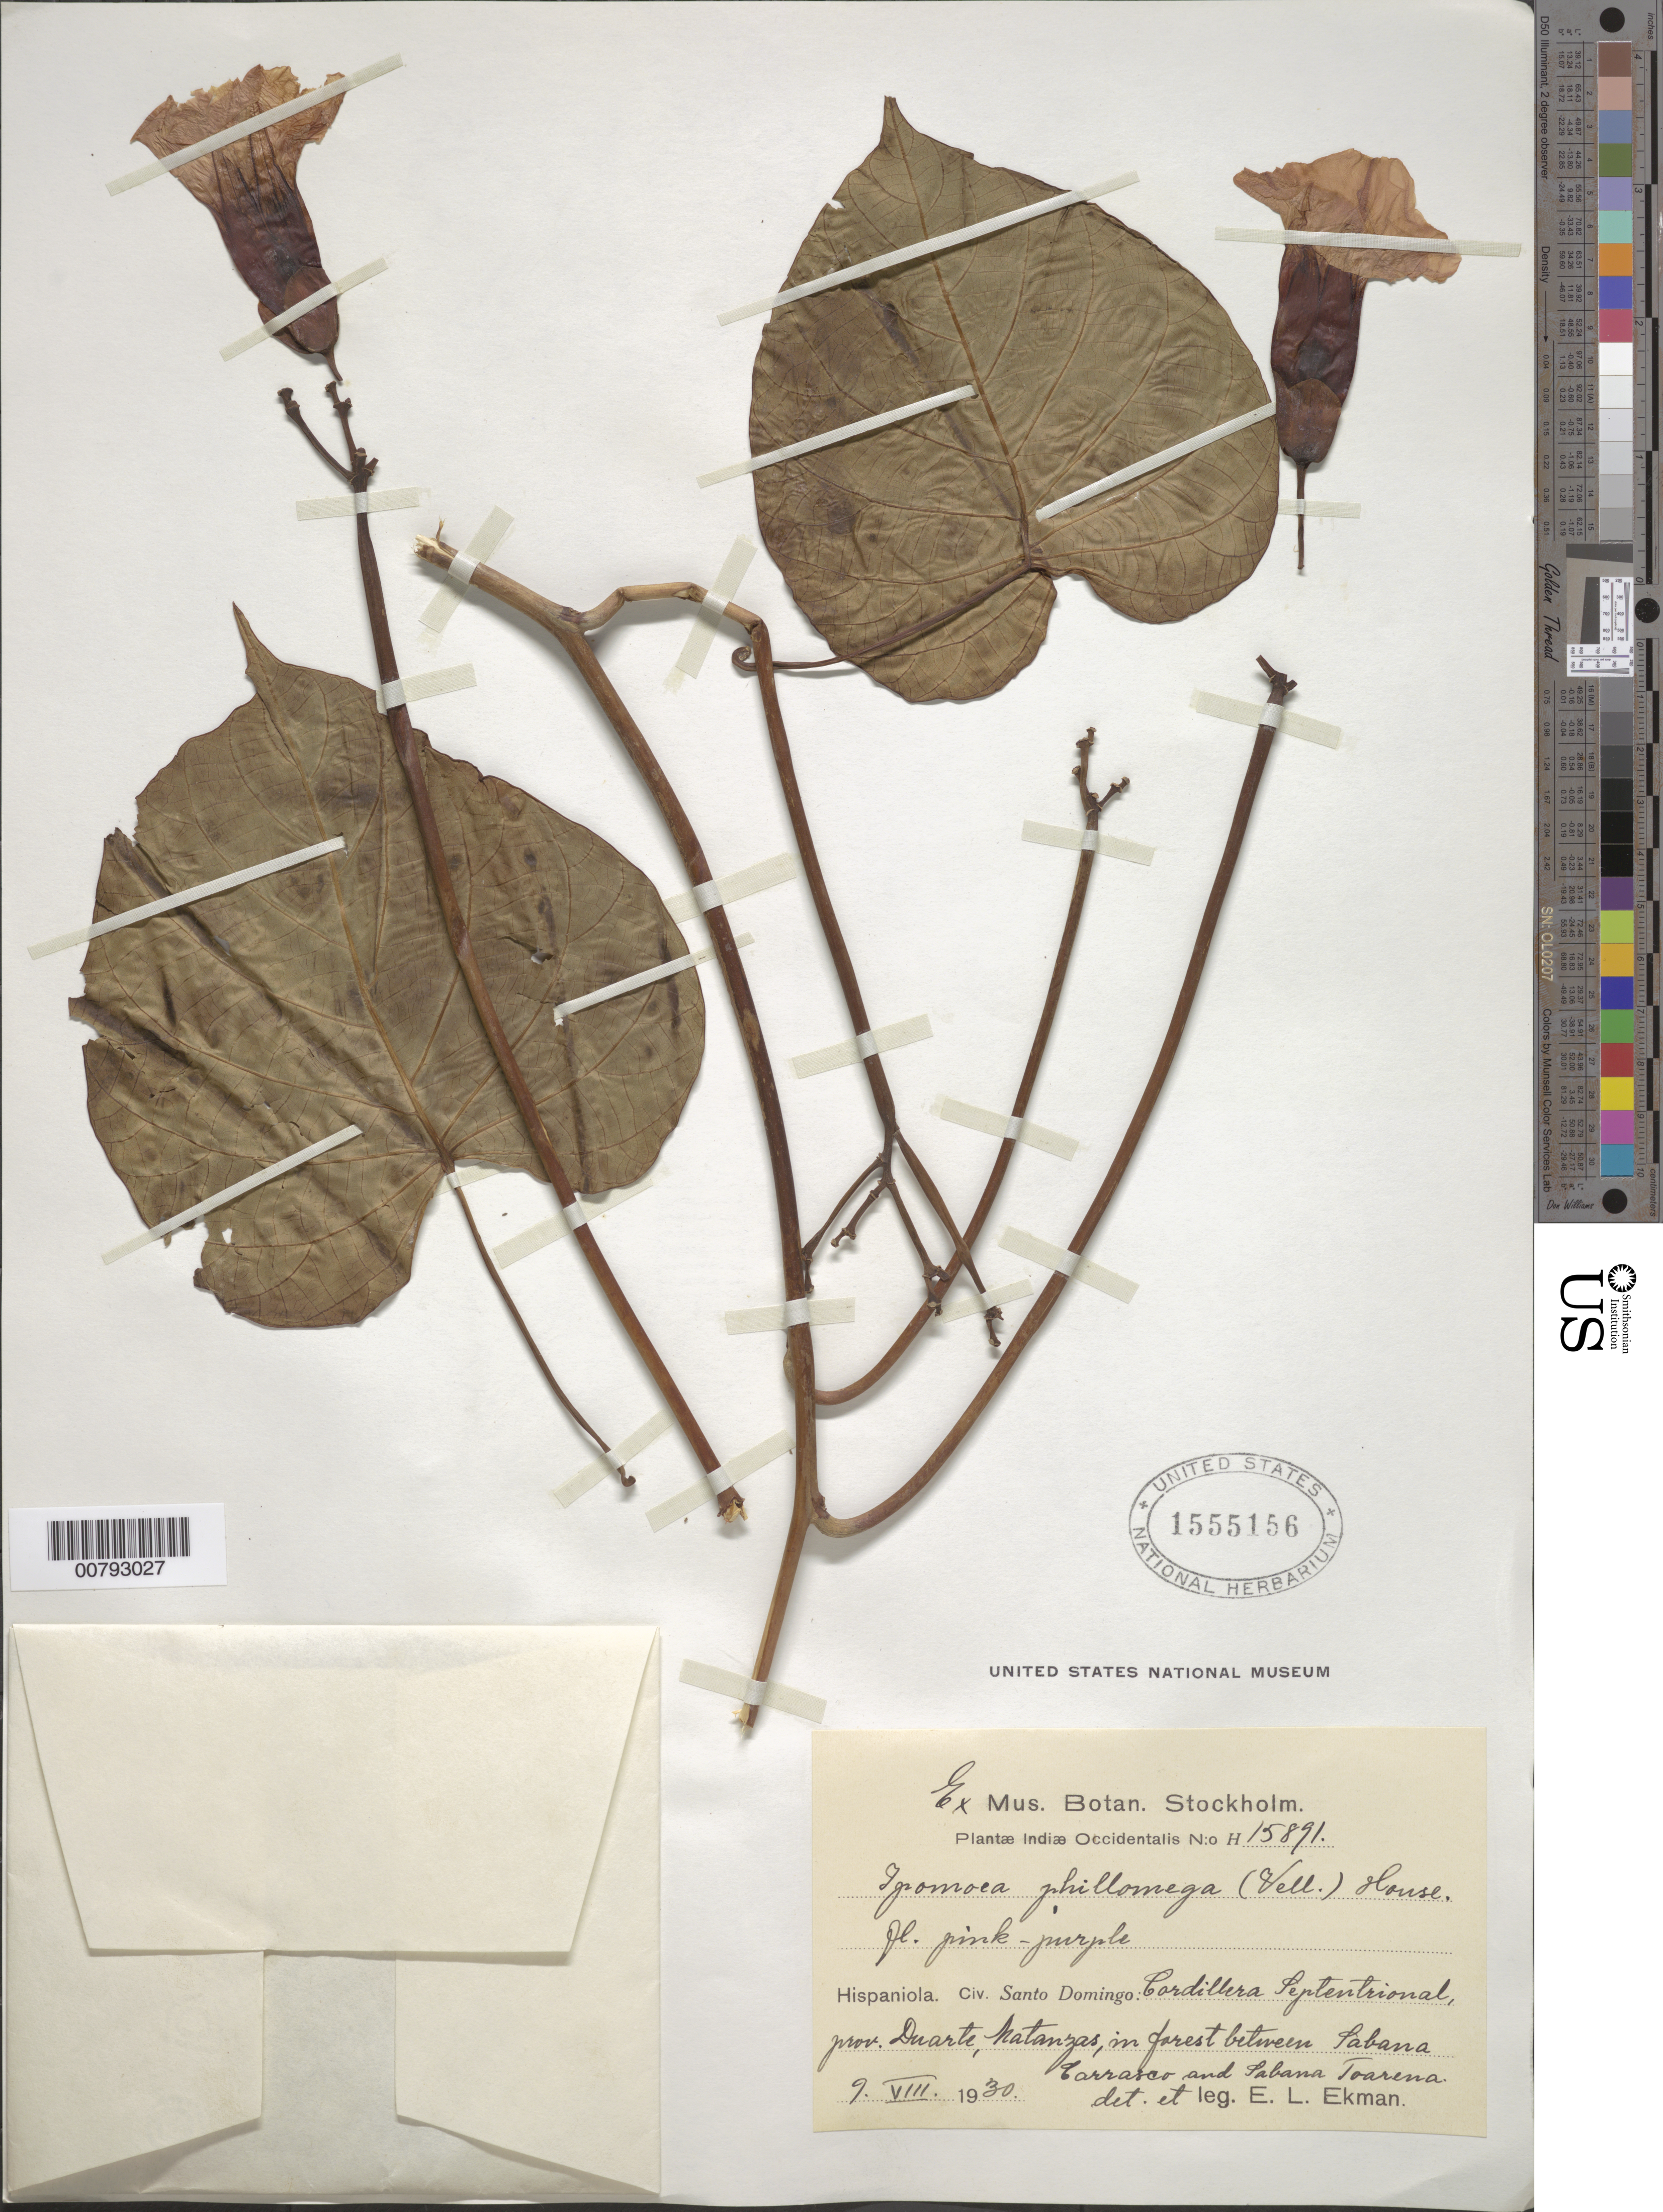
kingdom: Plantae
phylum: Tracheophyta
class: Magnoliopsida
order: Solanales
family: Convolvulaceae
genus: Ipomoea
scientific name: Ipomoea phyllomega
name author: (Vell.) House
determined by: Ekman, E. L.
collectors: E. L. Ekman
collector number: H 15891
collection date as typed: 09 Aug 1930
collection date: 1930-08-09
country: Dominican Republic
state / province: Duarte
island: Hispaniola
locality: Cordillera Septentrional, Naganzas, in forest between Sabana Carrasco and Sabana Toarena.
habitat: In forest.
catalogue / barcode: US 1555156